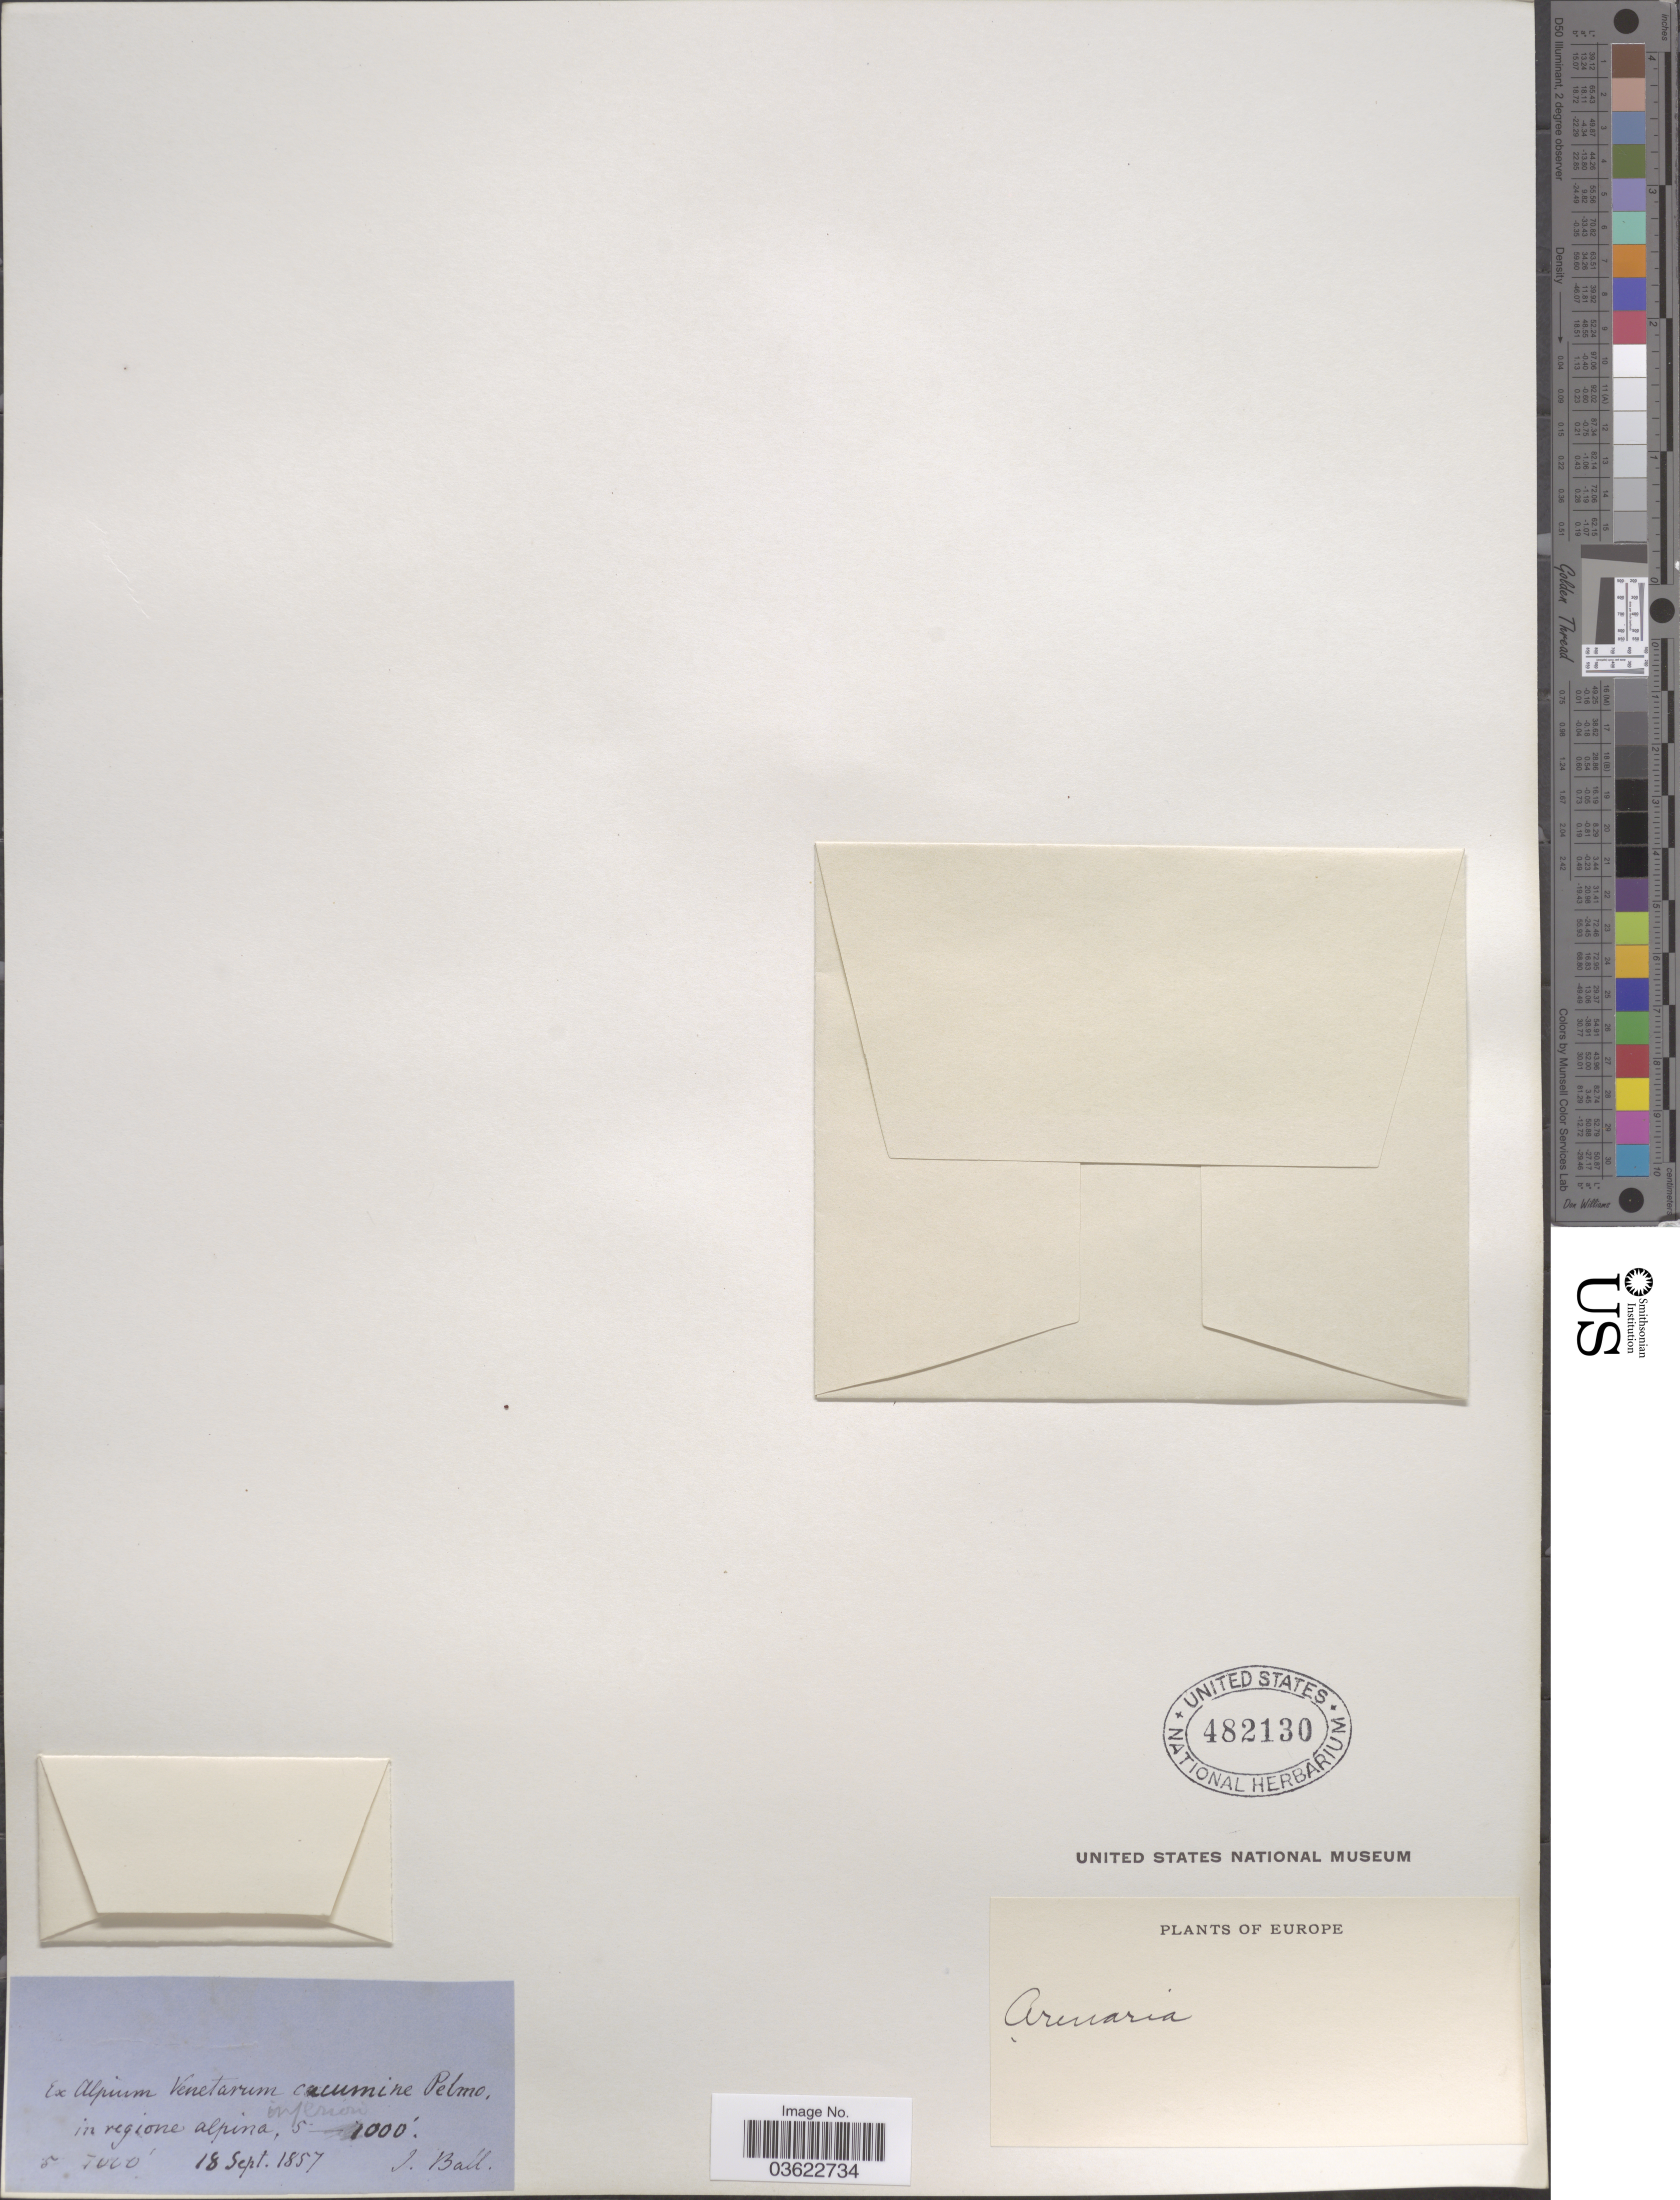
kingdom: Plantae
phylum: Tracheophyta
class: Magnoliopsida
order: Caryophyllales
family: Caryophyllaceae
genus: Arenaria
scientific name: Arenaria sp.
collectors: J. Ball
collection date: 1857-09-18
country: Italy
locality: Ex Alpium Venetarum cacumine Pelmo, in regione alpina. Europe.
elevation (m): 1524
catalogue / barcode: US 482130